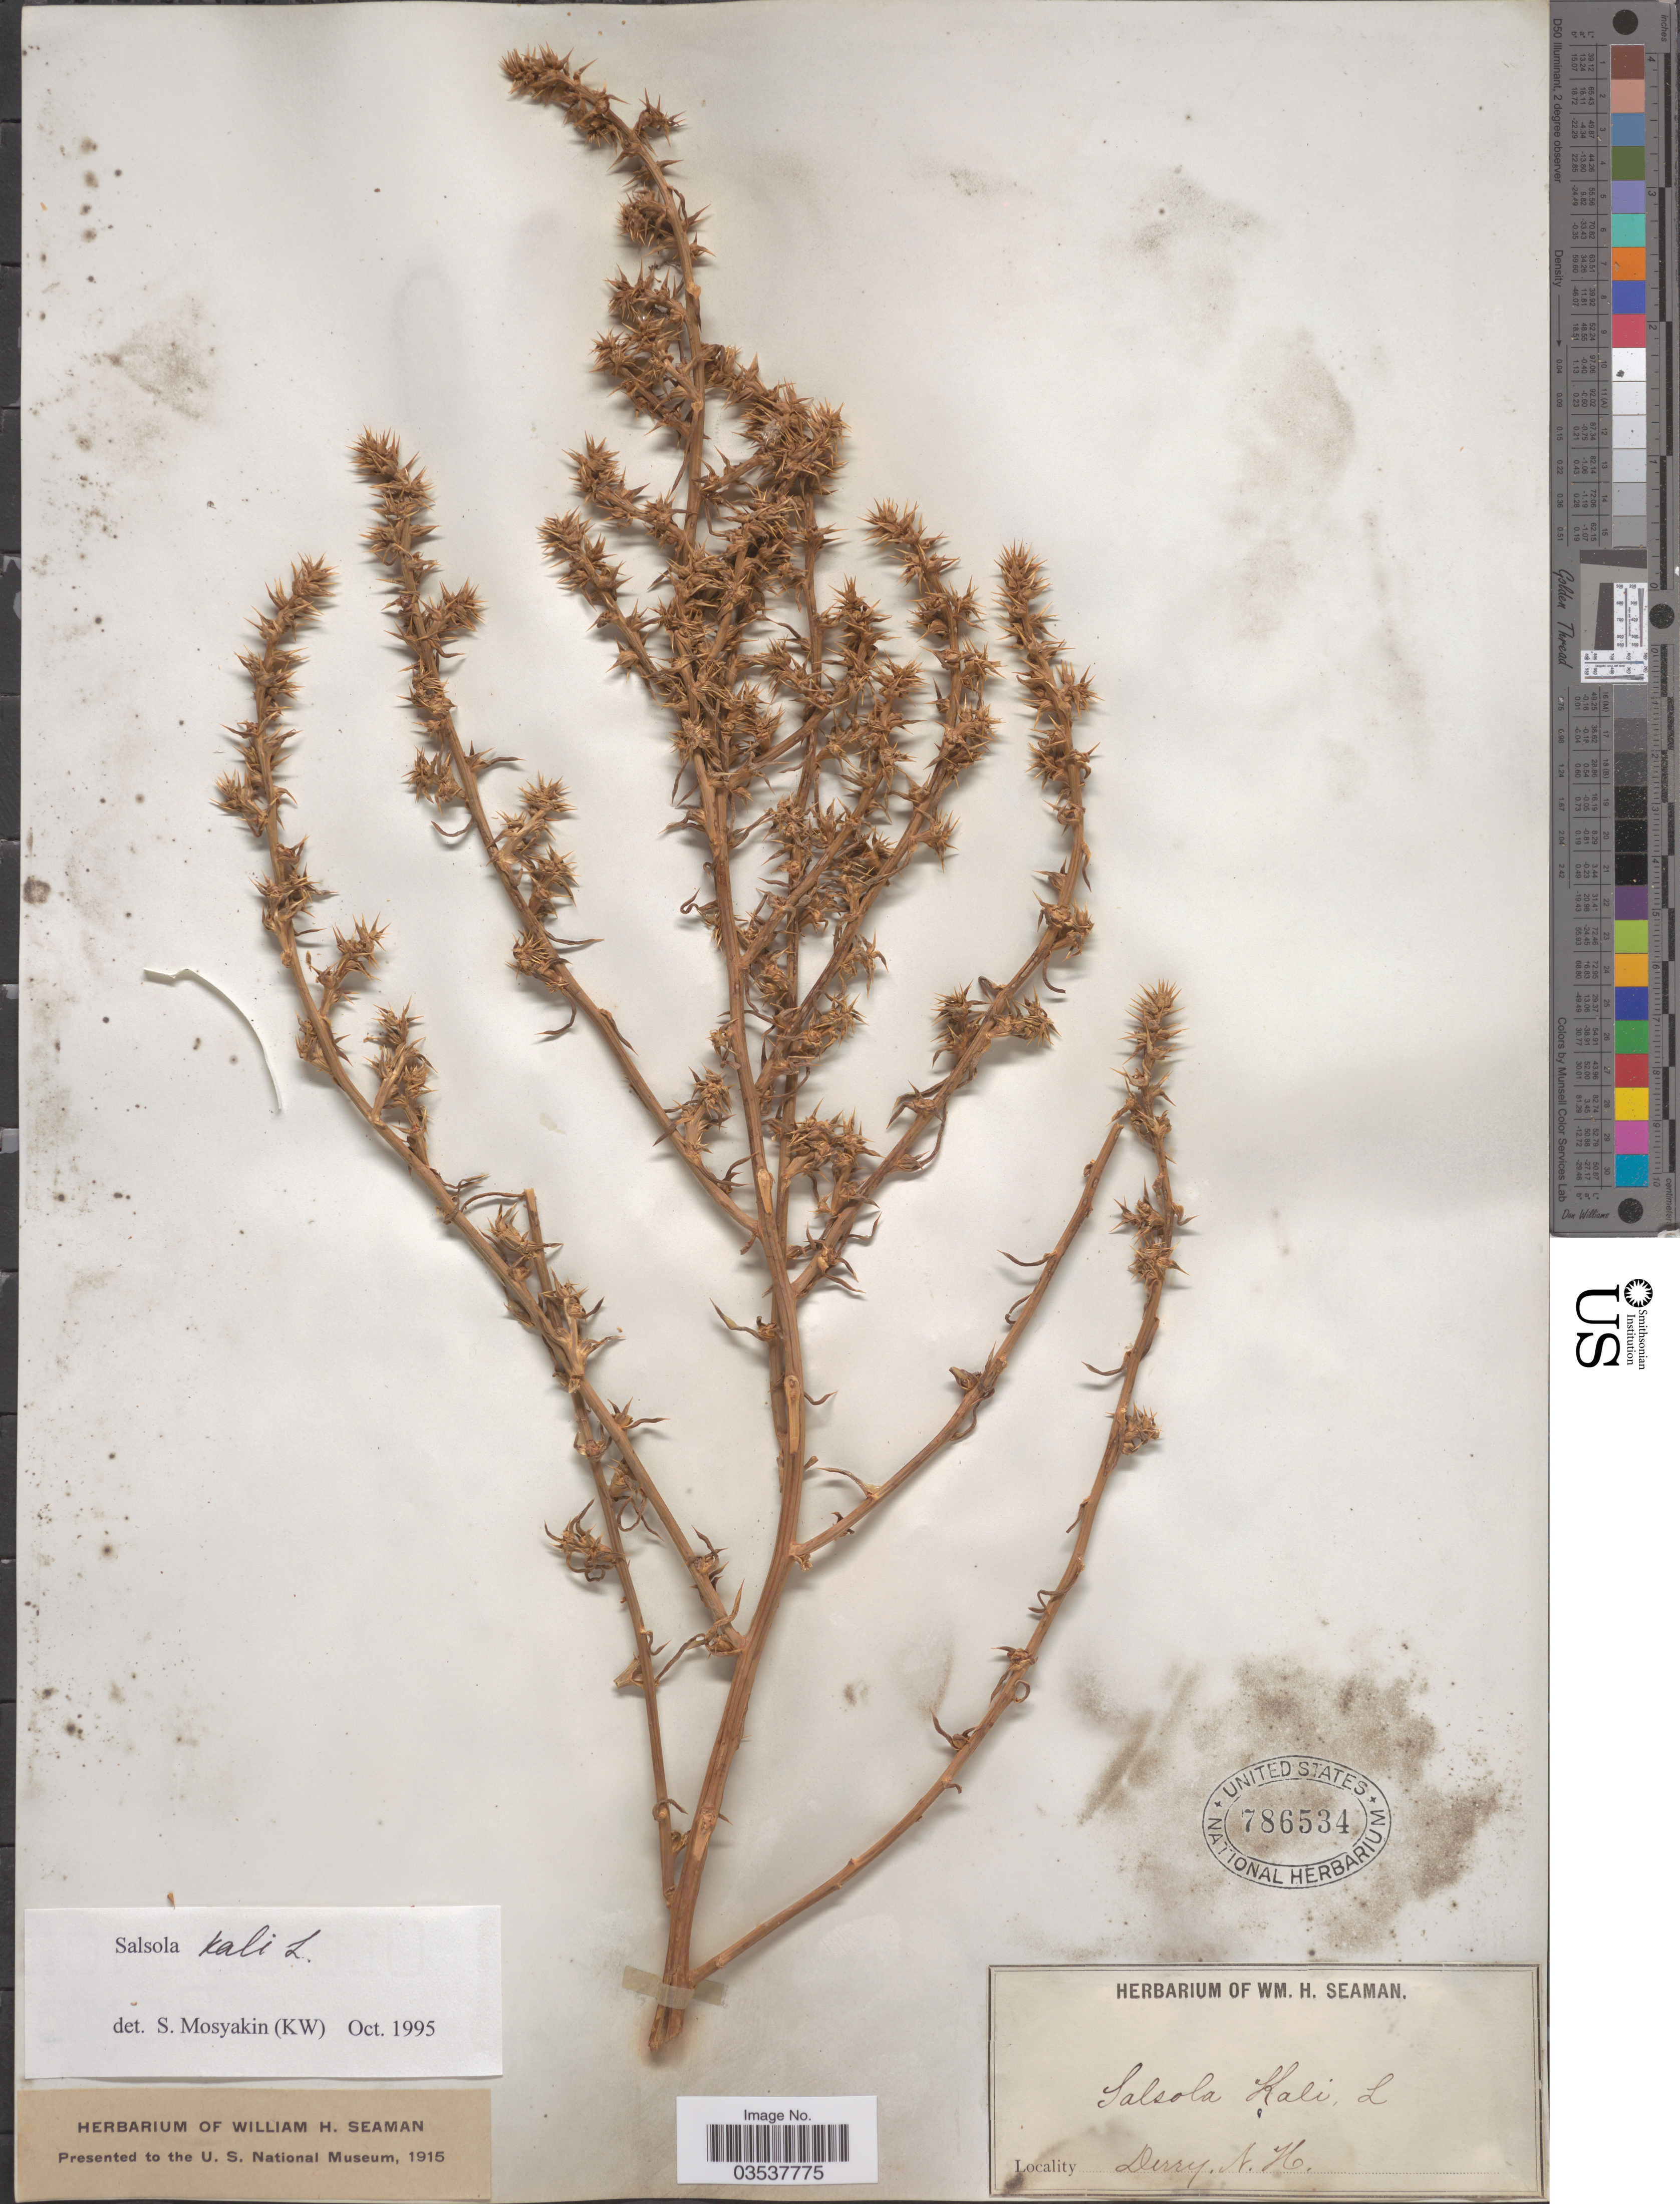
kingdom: Plantae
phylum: Tracheophyta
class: Magnoliopsida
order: Caryophyllales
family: Amaranthaceae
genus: Salsola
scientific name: Salsola kali var. caroliniana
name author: (Walter) Nutt.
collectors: Ex herb. W. H. Seaman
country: United States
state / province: New Hampshire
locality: Derry.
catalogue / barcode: US 786534